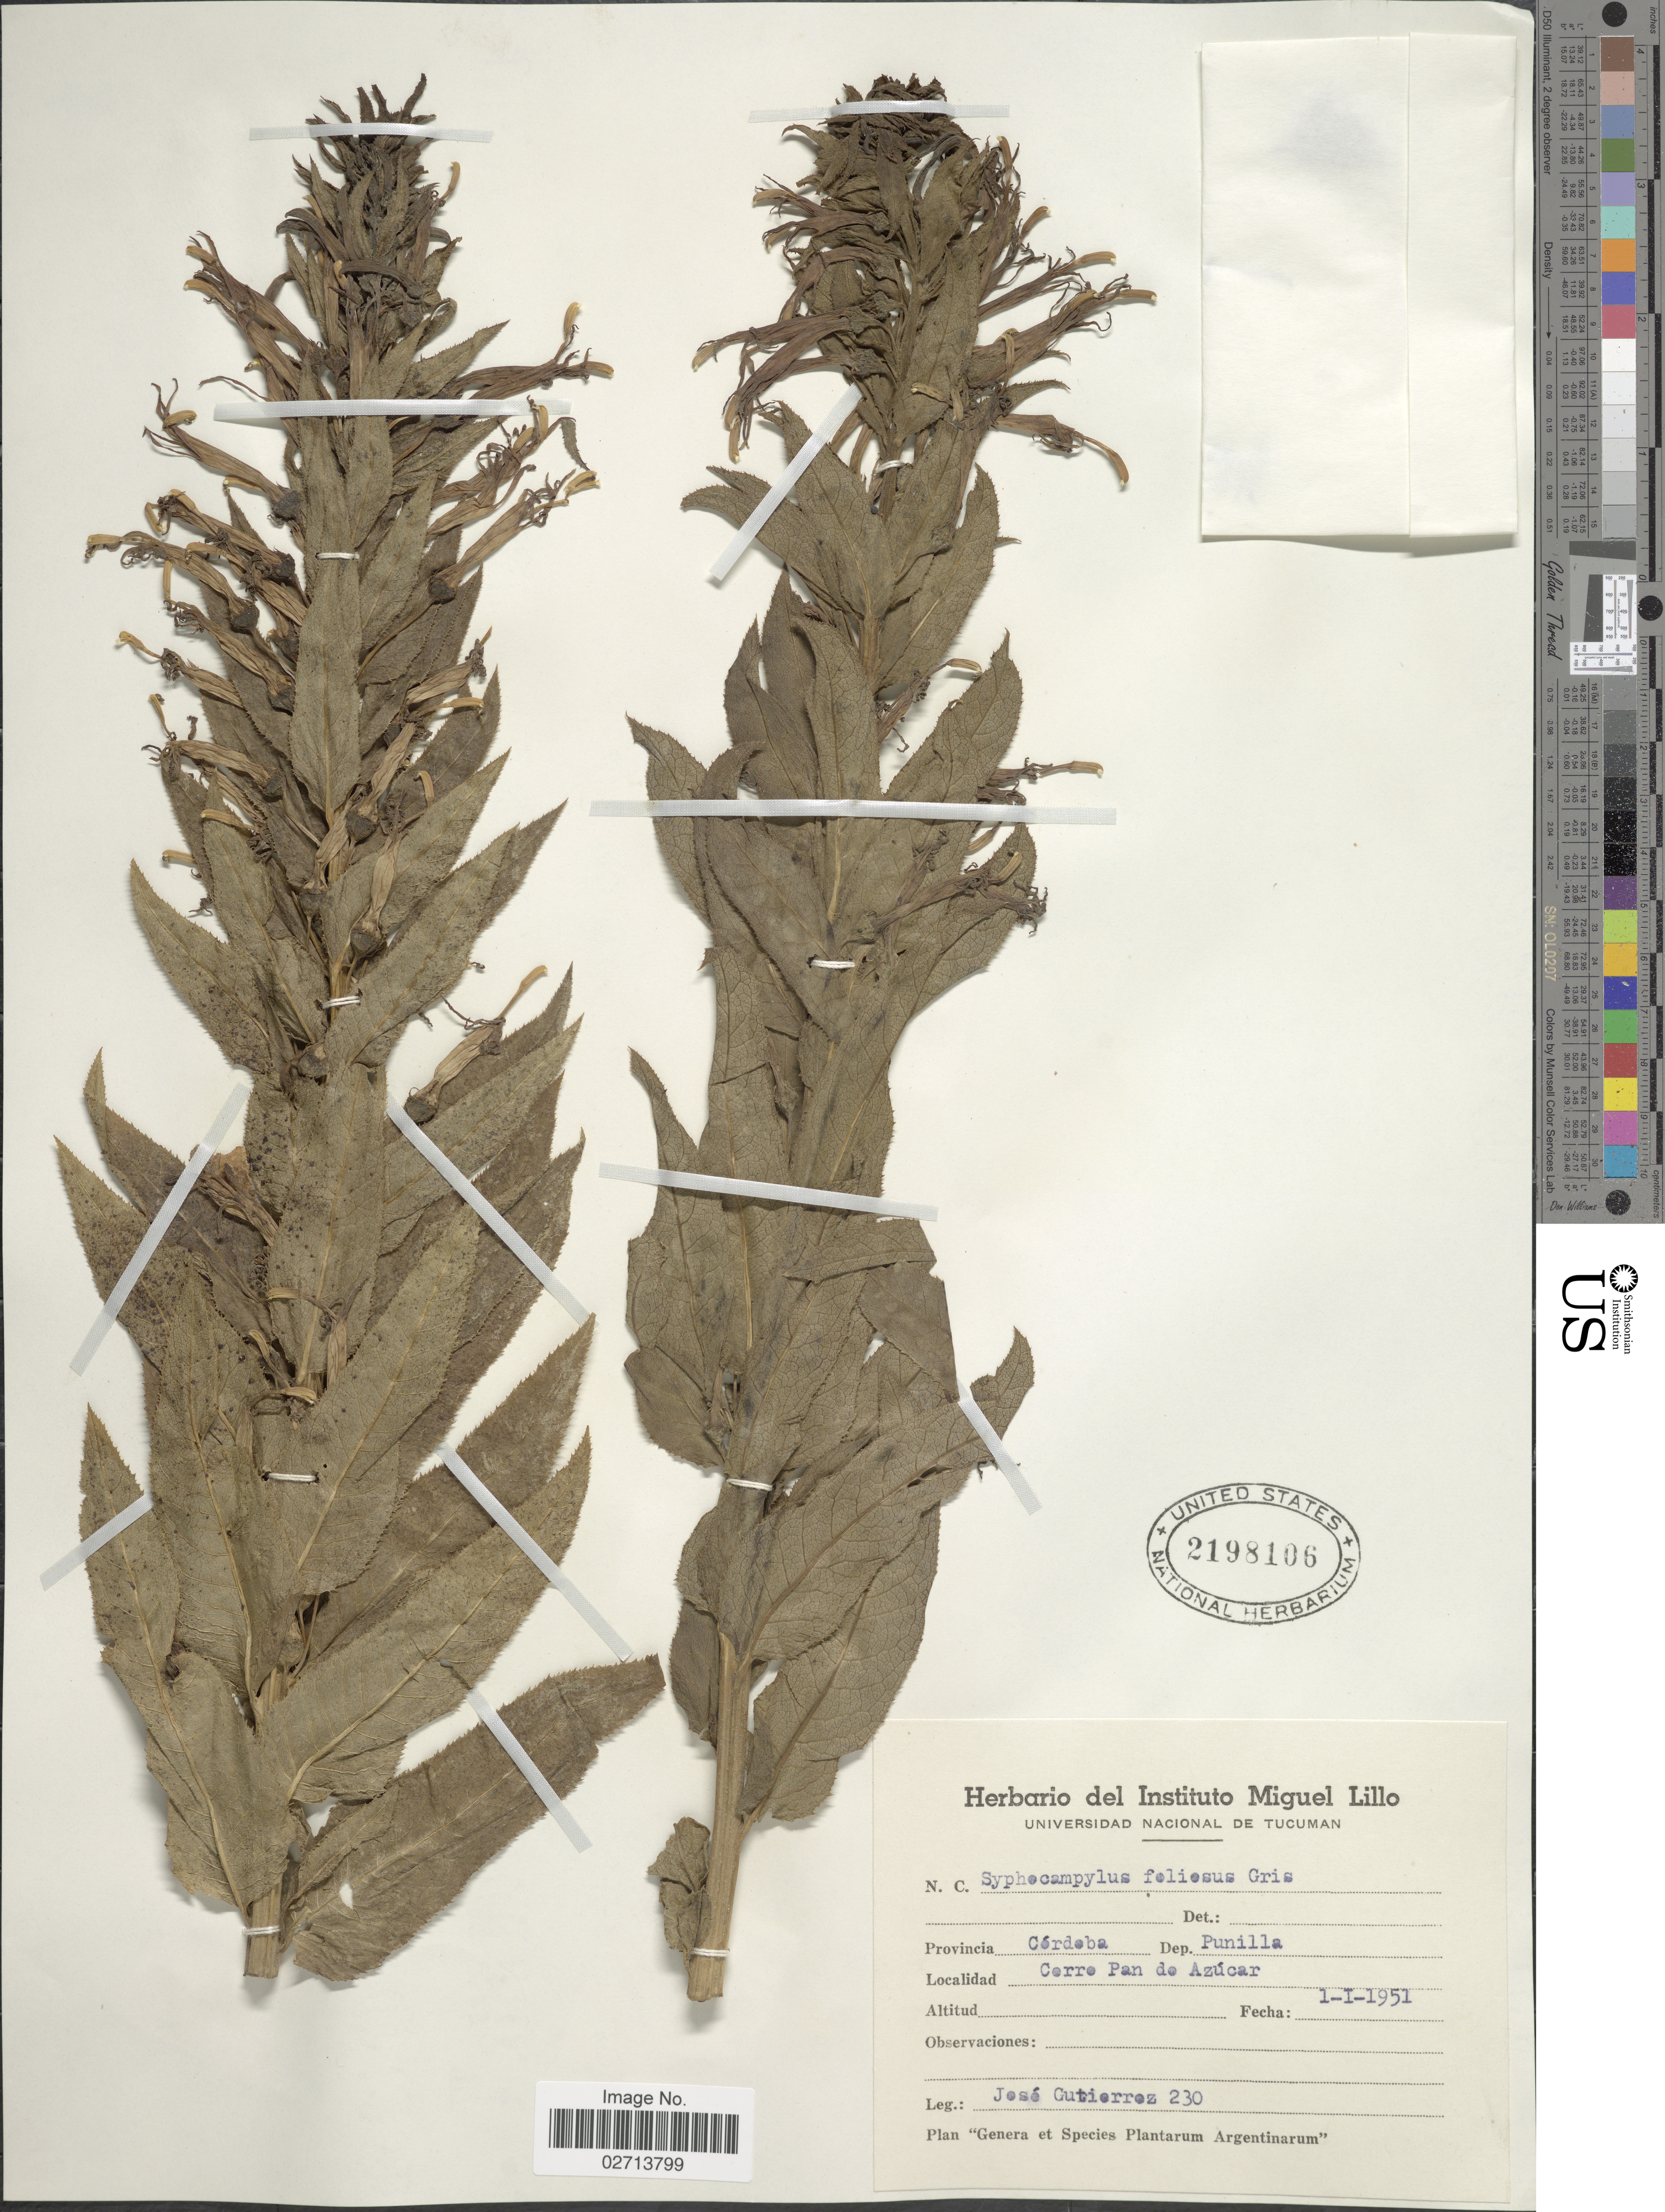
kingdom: Plantae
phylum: Tracheophyta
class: Magnoliopsida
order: Asterales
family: Campanulaceae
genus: Siphocampylus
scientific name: Siphocampylus foliosus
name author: Griseb.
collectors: J. Gutiérrez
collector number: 230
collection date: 1951-01-01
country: Argentina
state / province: Cordoba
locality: Dep. Punilla, Cerro Pan de Azúcar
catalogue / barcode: US 2198106